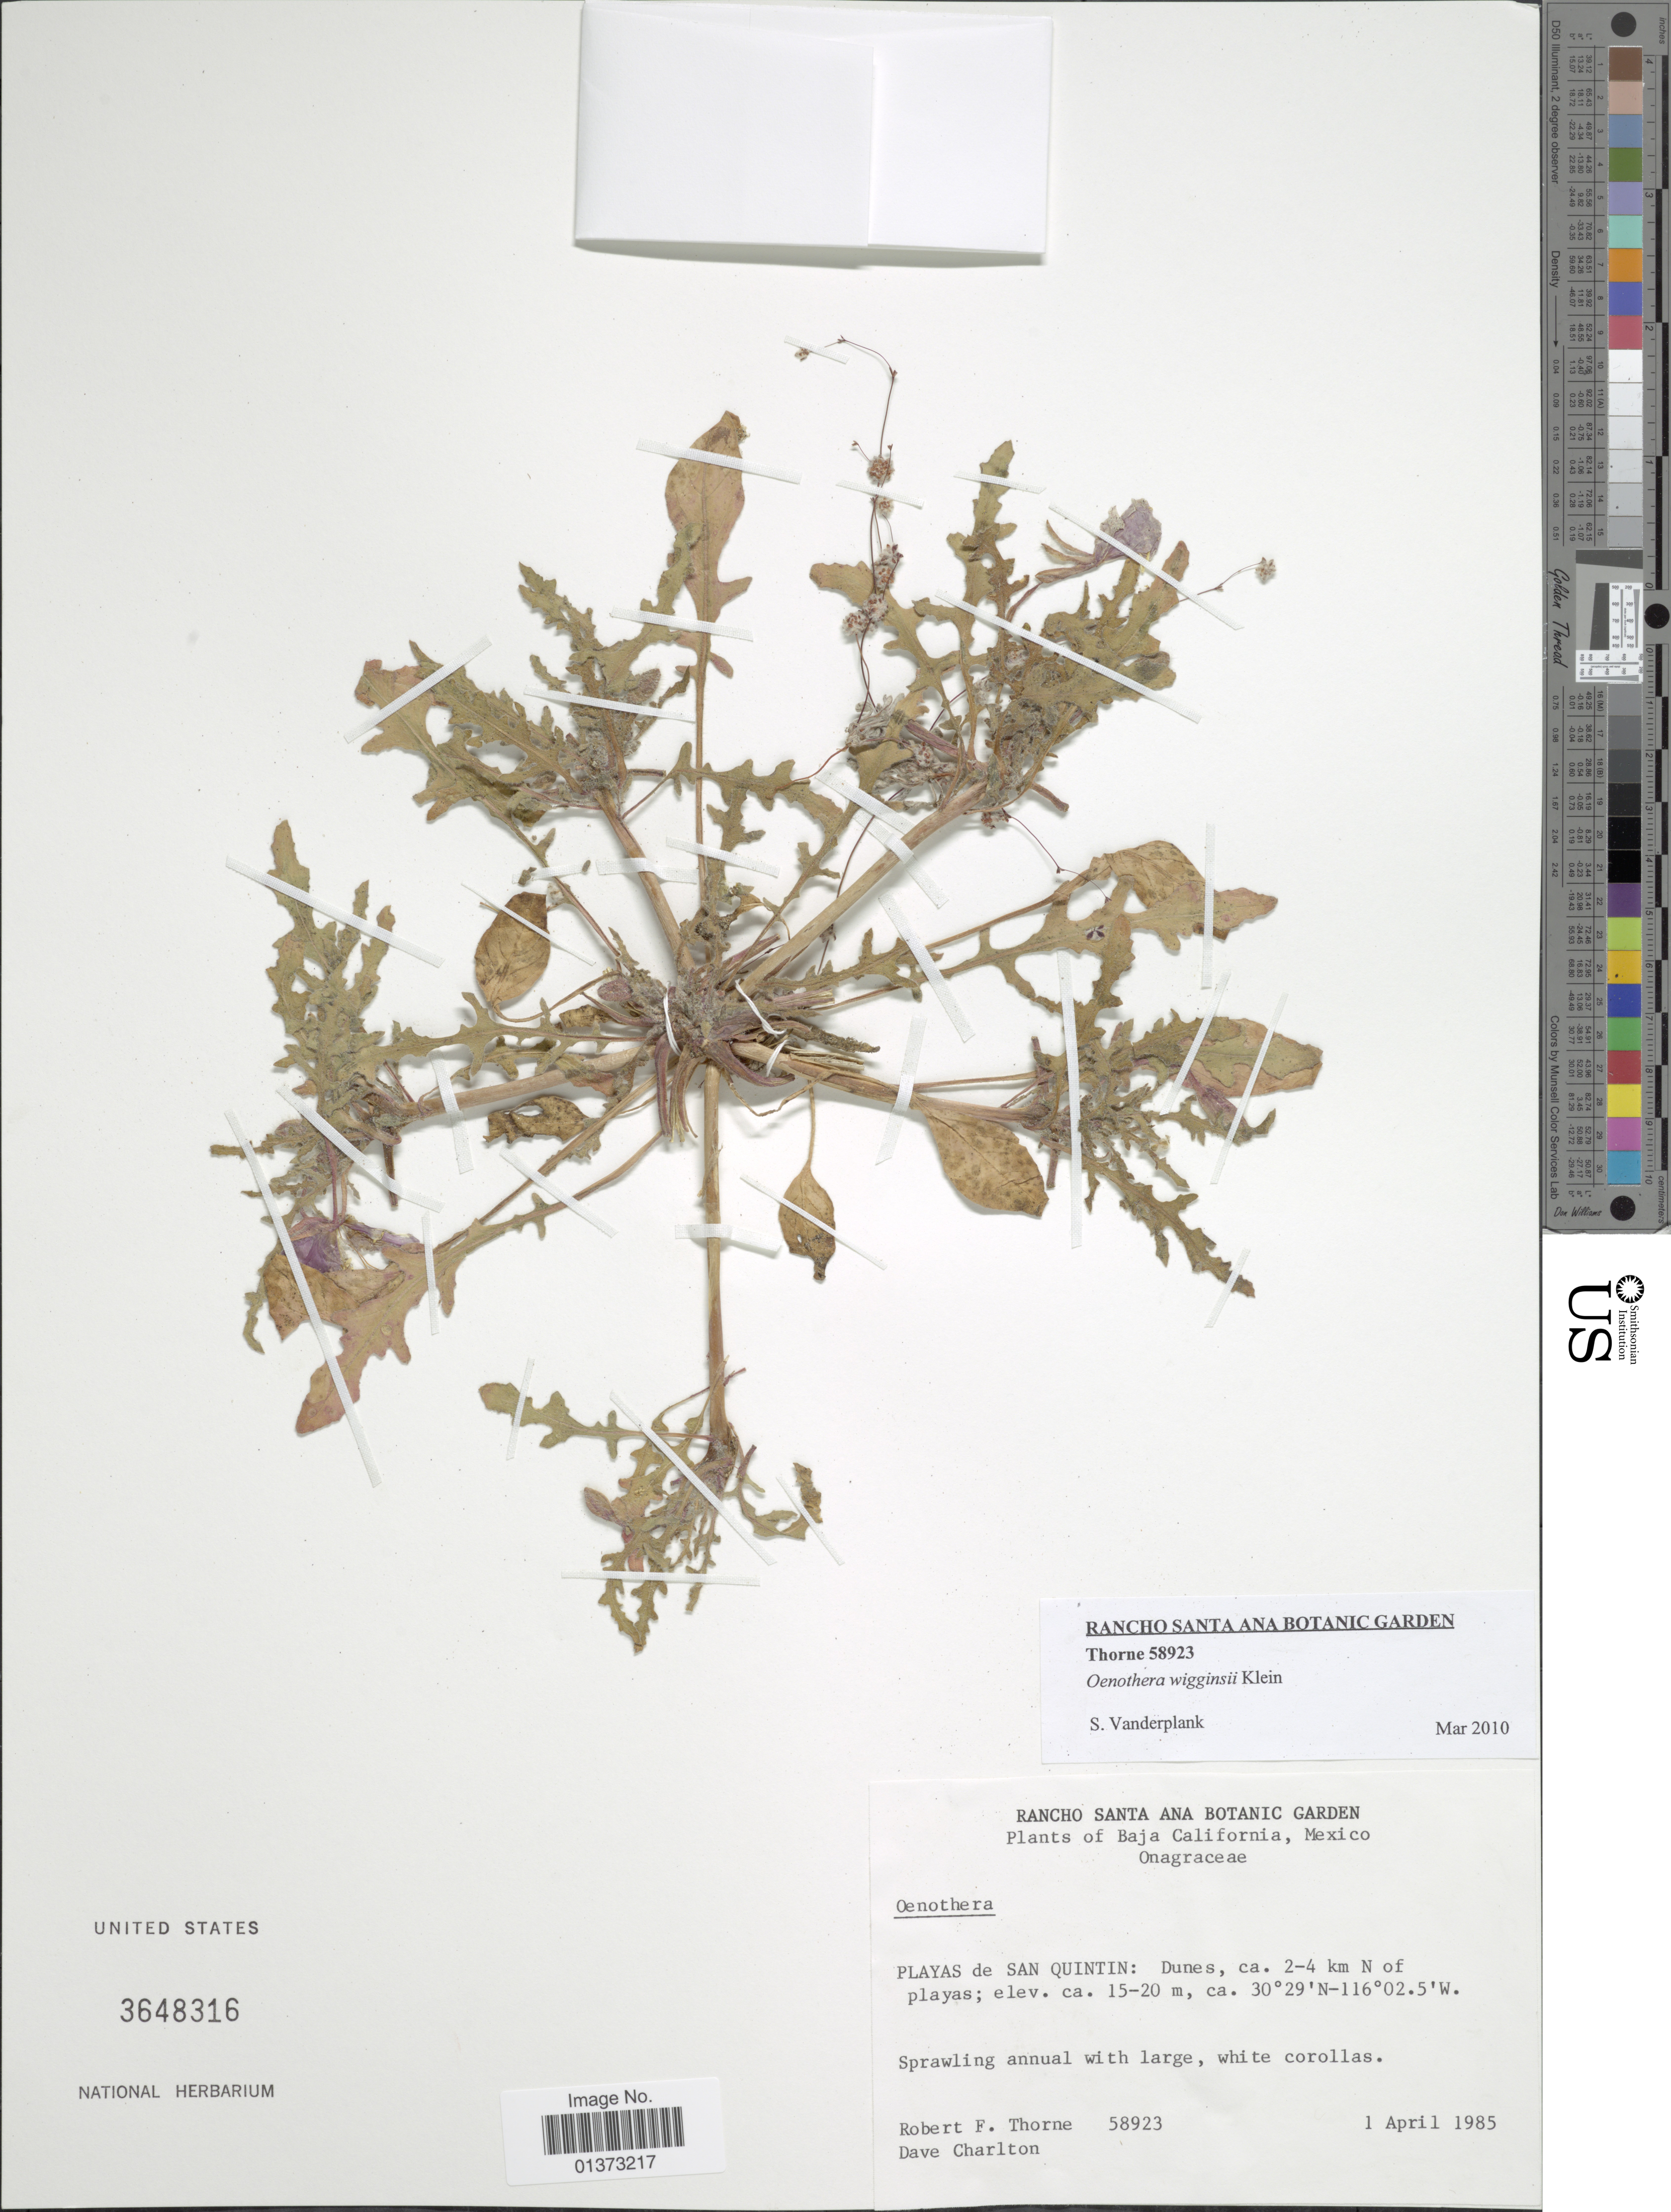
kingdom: Plantae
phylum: Tracheophyta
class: Magnoliopsida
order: Myrtales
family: Onagraceae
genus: Oenothera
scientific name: Oenothera wigginsii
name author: W.M. Klein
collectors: R. F. Thorne & D. Charlton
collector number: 58923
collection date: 1985-04-01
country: Mexico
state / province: Baja California Norte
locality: Playas de San Quintin: Dunes, ca. 2-4 km N of playas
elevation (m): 15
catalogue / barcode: US 3648316